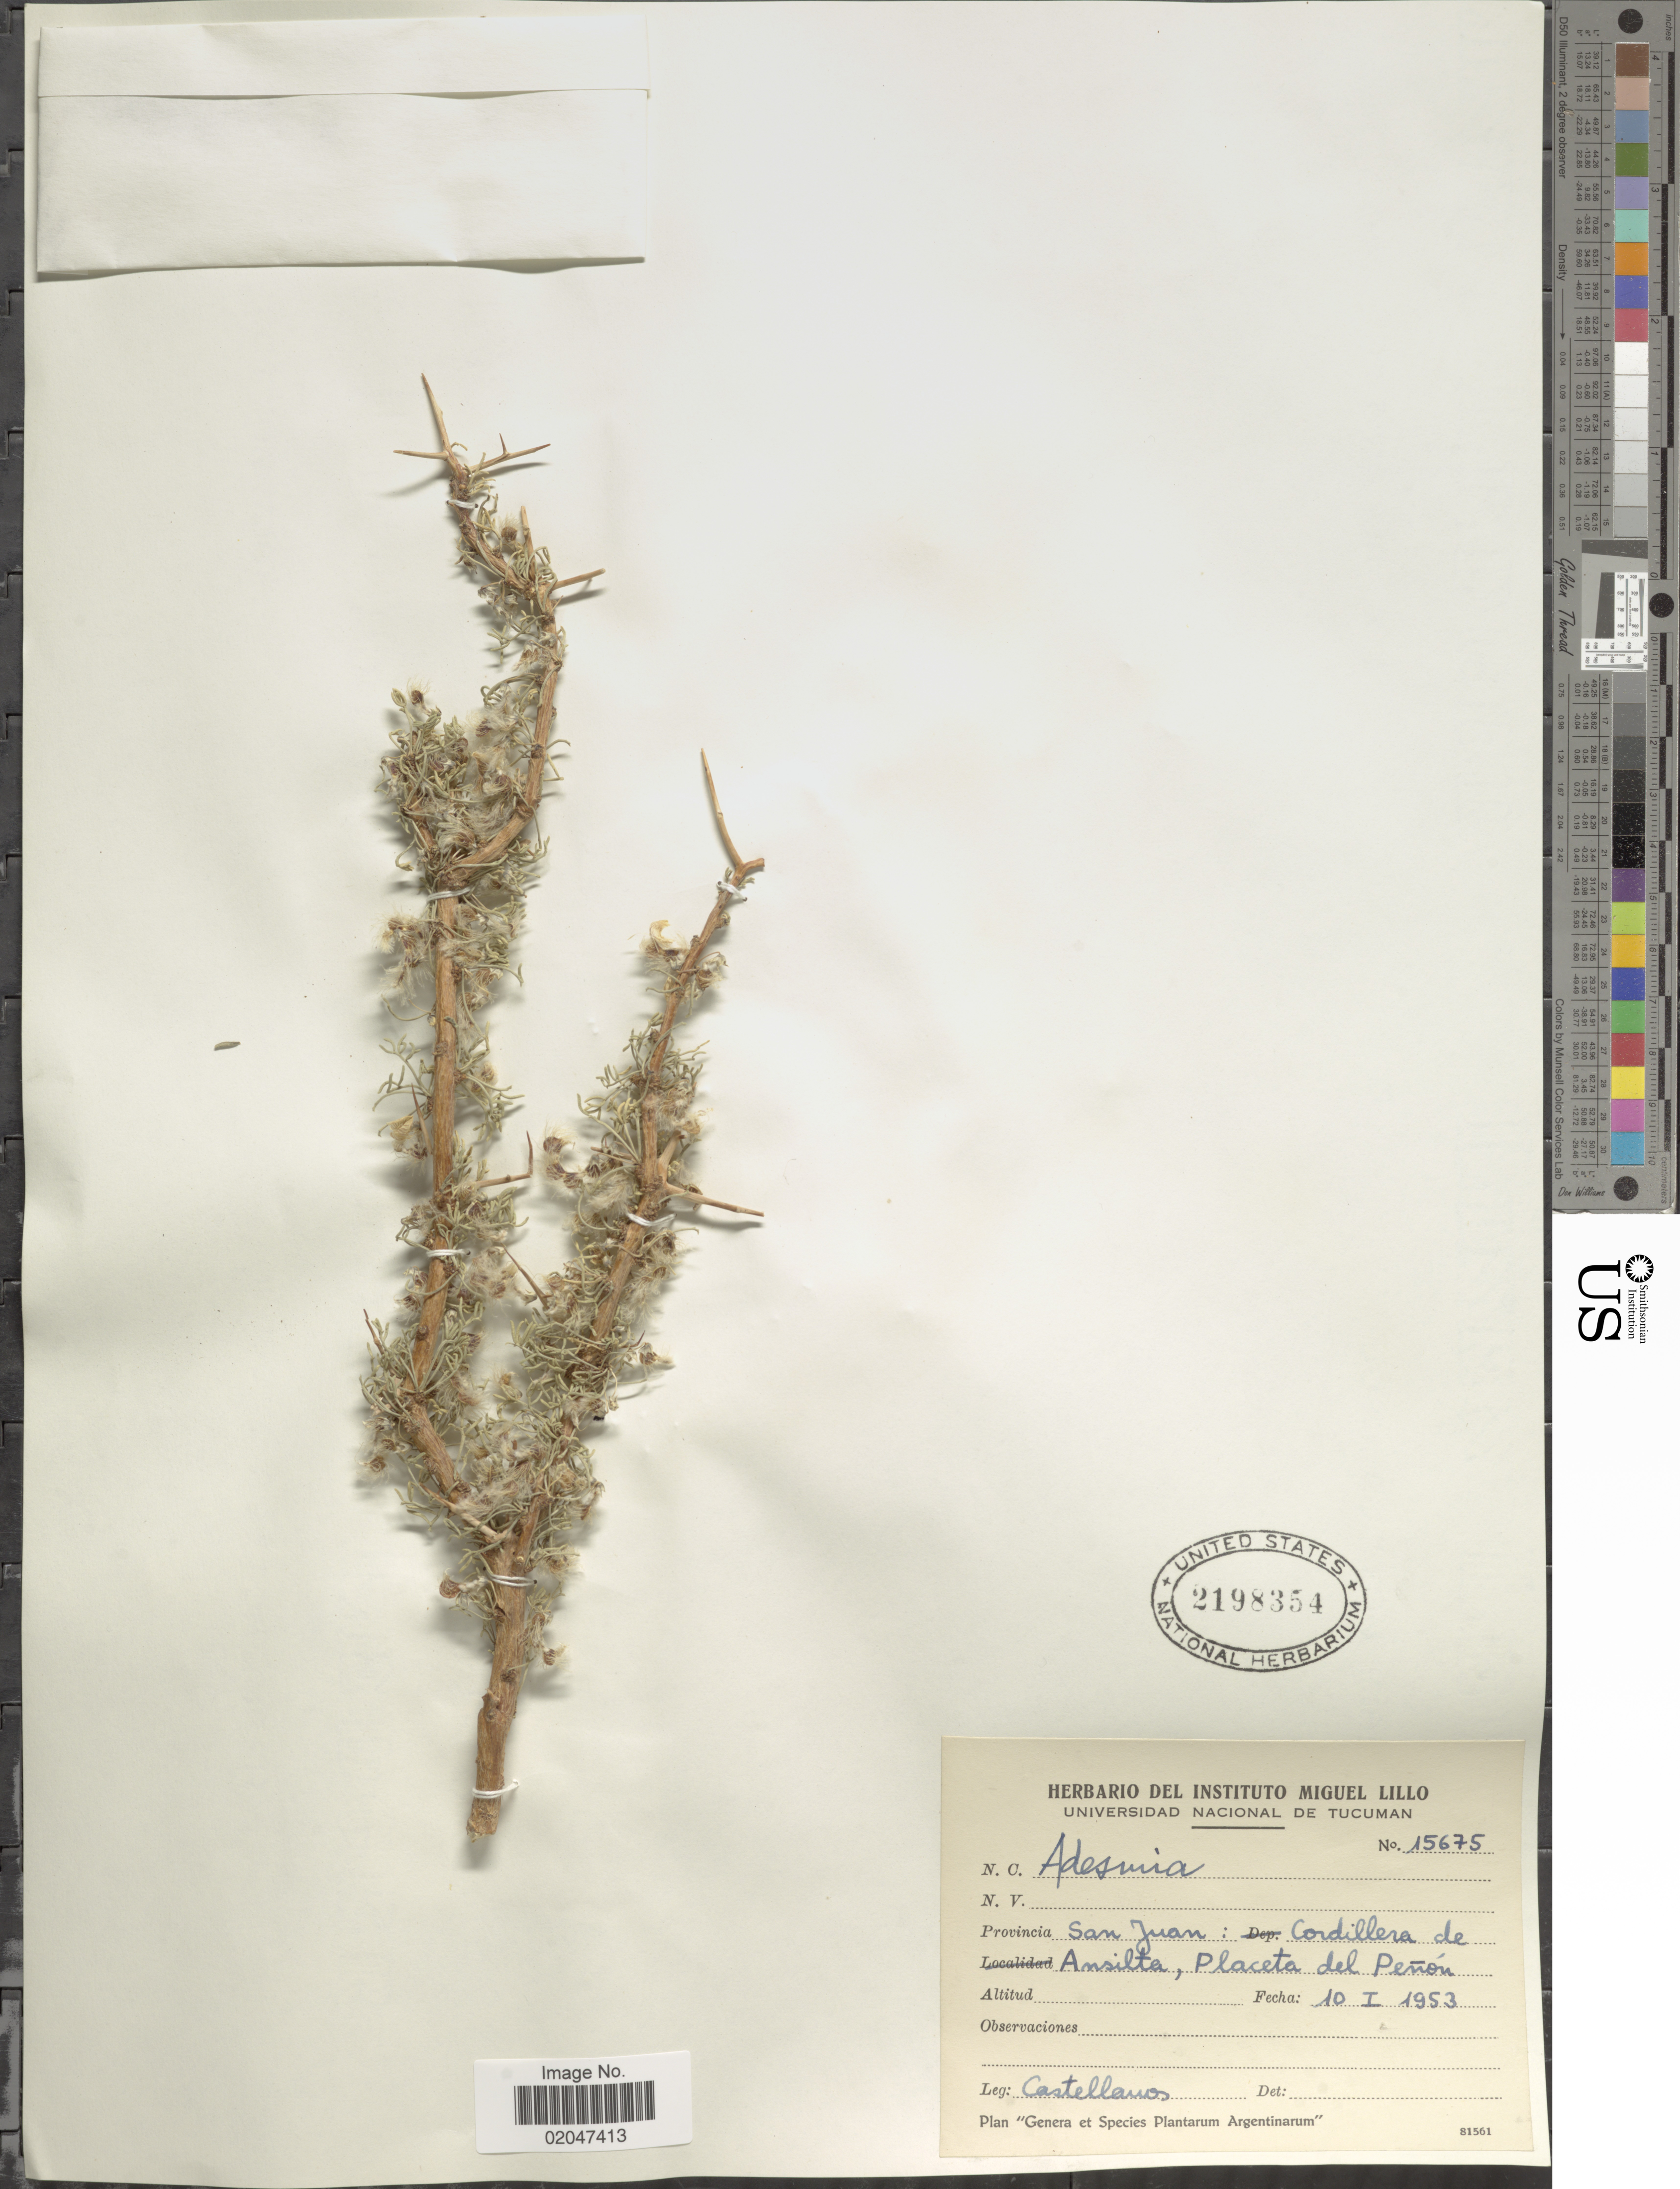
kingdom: Plantae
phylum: Tracheophyta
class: Magnoliopsida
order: Fabales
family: Fabaceae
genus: Adesmia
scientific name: Adesmia sp.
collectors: -- Castellanos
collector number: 15675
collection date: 1953-01-10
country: Argentina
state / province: San Juan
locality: Cordillere de Ansilta, Placeta del Penon. Argetinarum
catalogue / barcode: US 2198354